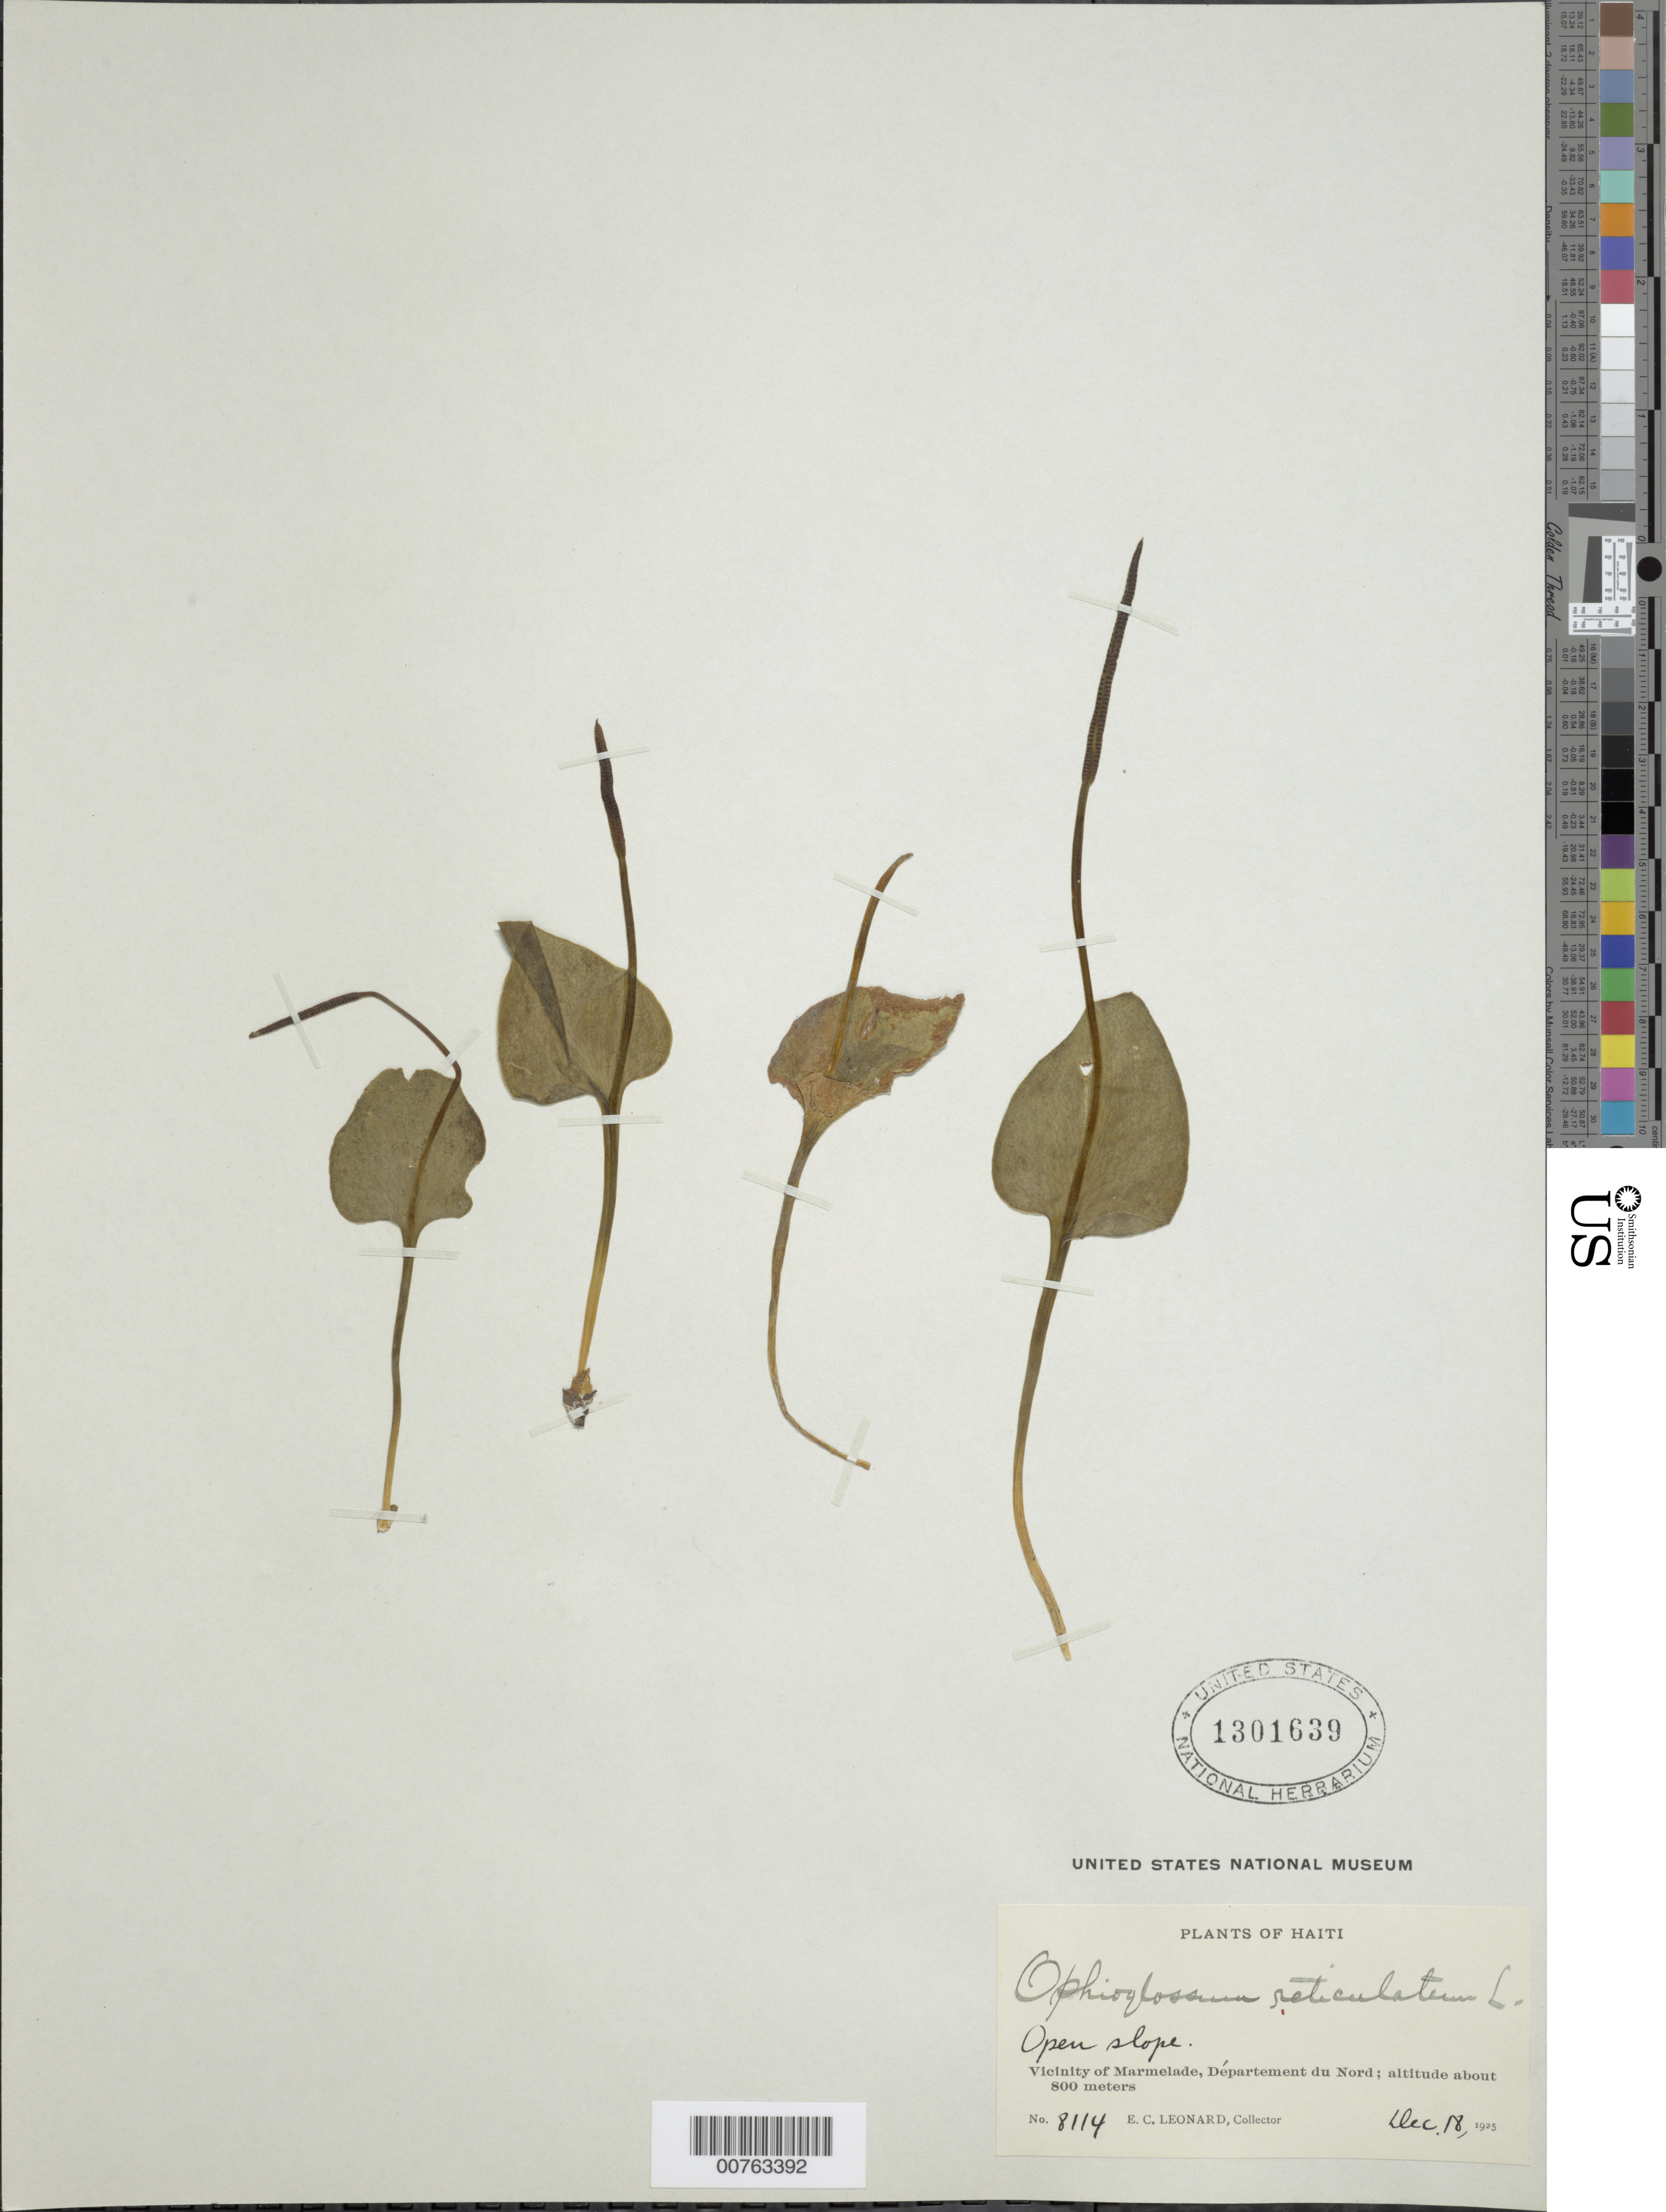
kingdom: Plantae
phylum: Tracheophyta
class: Polypodiopsida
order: Ophioglossales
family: Ophioglossaceae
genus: Ophioglossum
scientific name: Ophioglossum reticulatum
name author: L.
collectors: E. C. Leonard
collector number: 8114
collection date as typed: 18 Dec 1925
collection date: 1925-12-18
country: Haiti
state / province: Nord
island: Hispaniola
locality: Vicinity of Marmelade, Dept. du Nord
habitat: Open slope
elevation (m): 800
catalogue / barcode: US 1301639